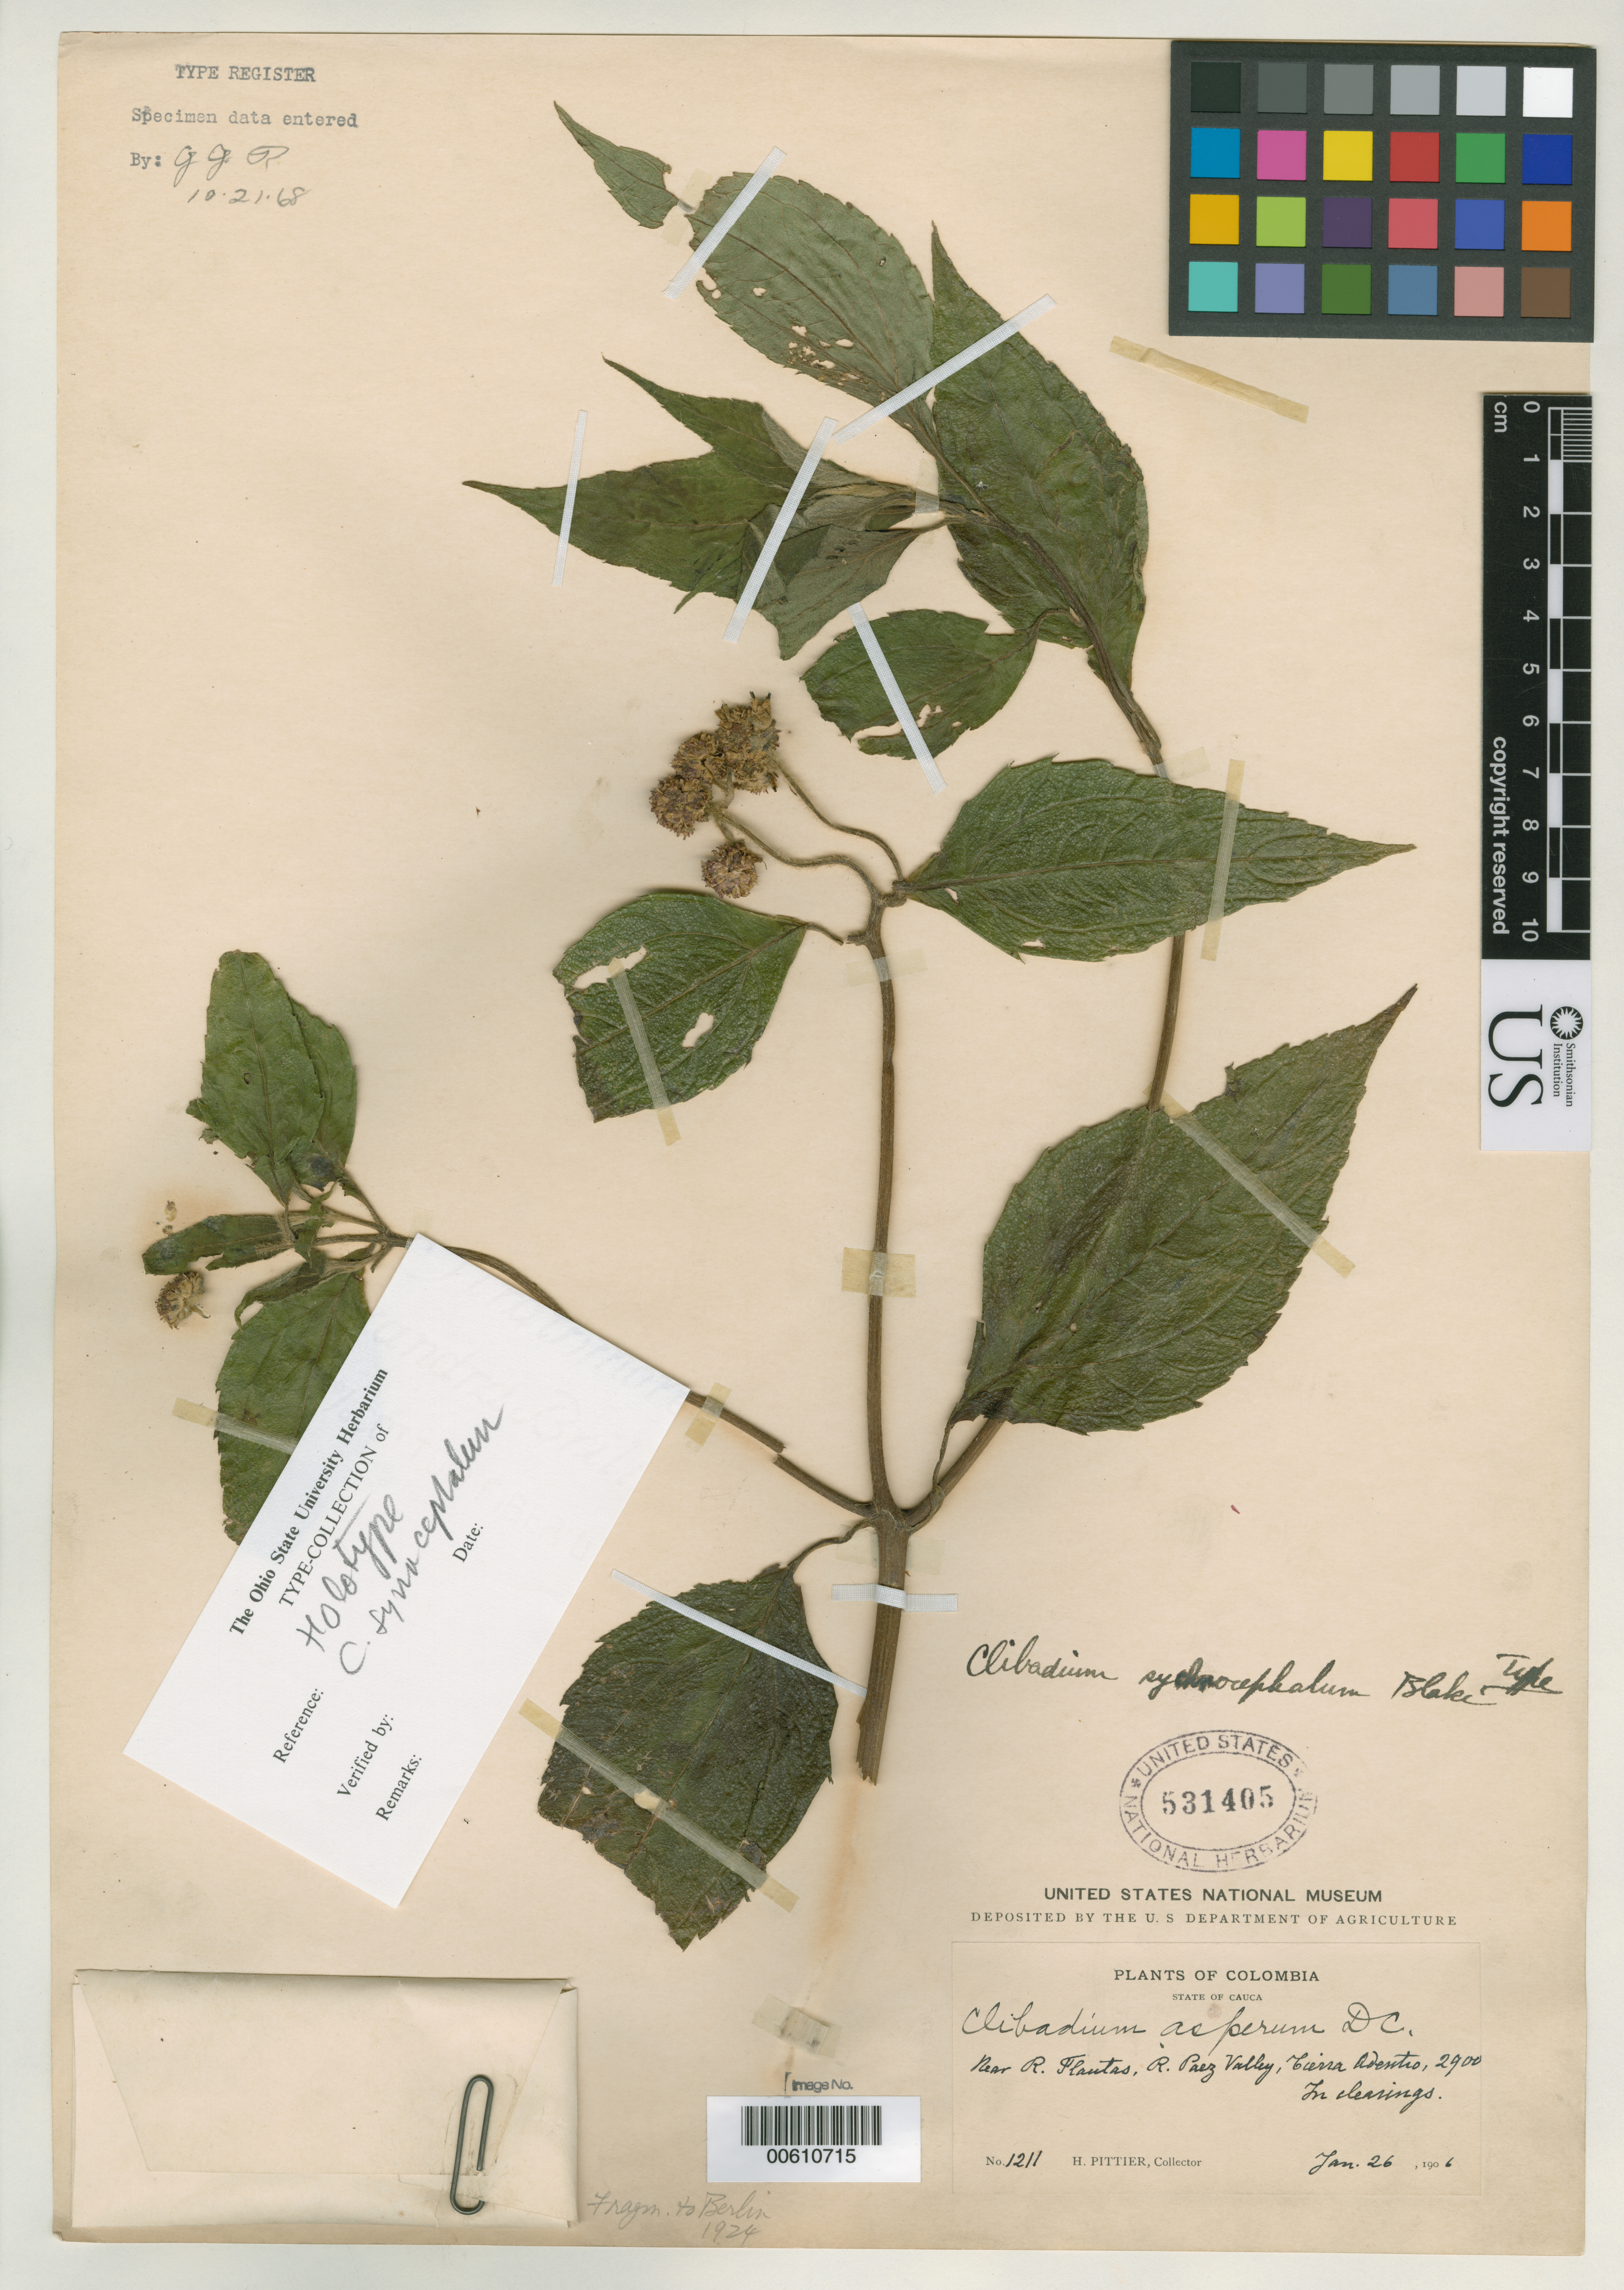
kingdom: Plantae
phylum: Tracheophyta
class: Magnoliopsida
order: Asterales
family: Asteraceae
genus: Clibadium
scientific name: Clibadium sychnocephalum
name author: S.F. Blake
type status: Holotype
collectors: H. F. Pittier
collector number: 1211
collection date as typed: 26 Jan 1906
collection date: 1906-01-26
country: Colombia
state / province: Cauca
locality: Tierra Adentro, near Rio Flautos, Rio Paez Valley.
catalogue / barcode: US 531405